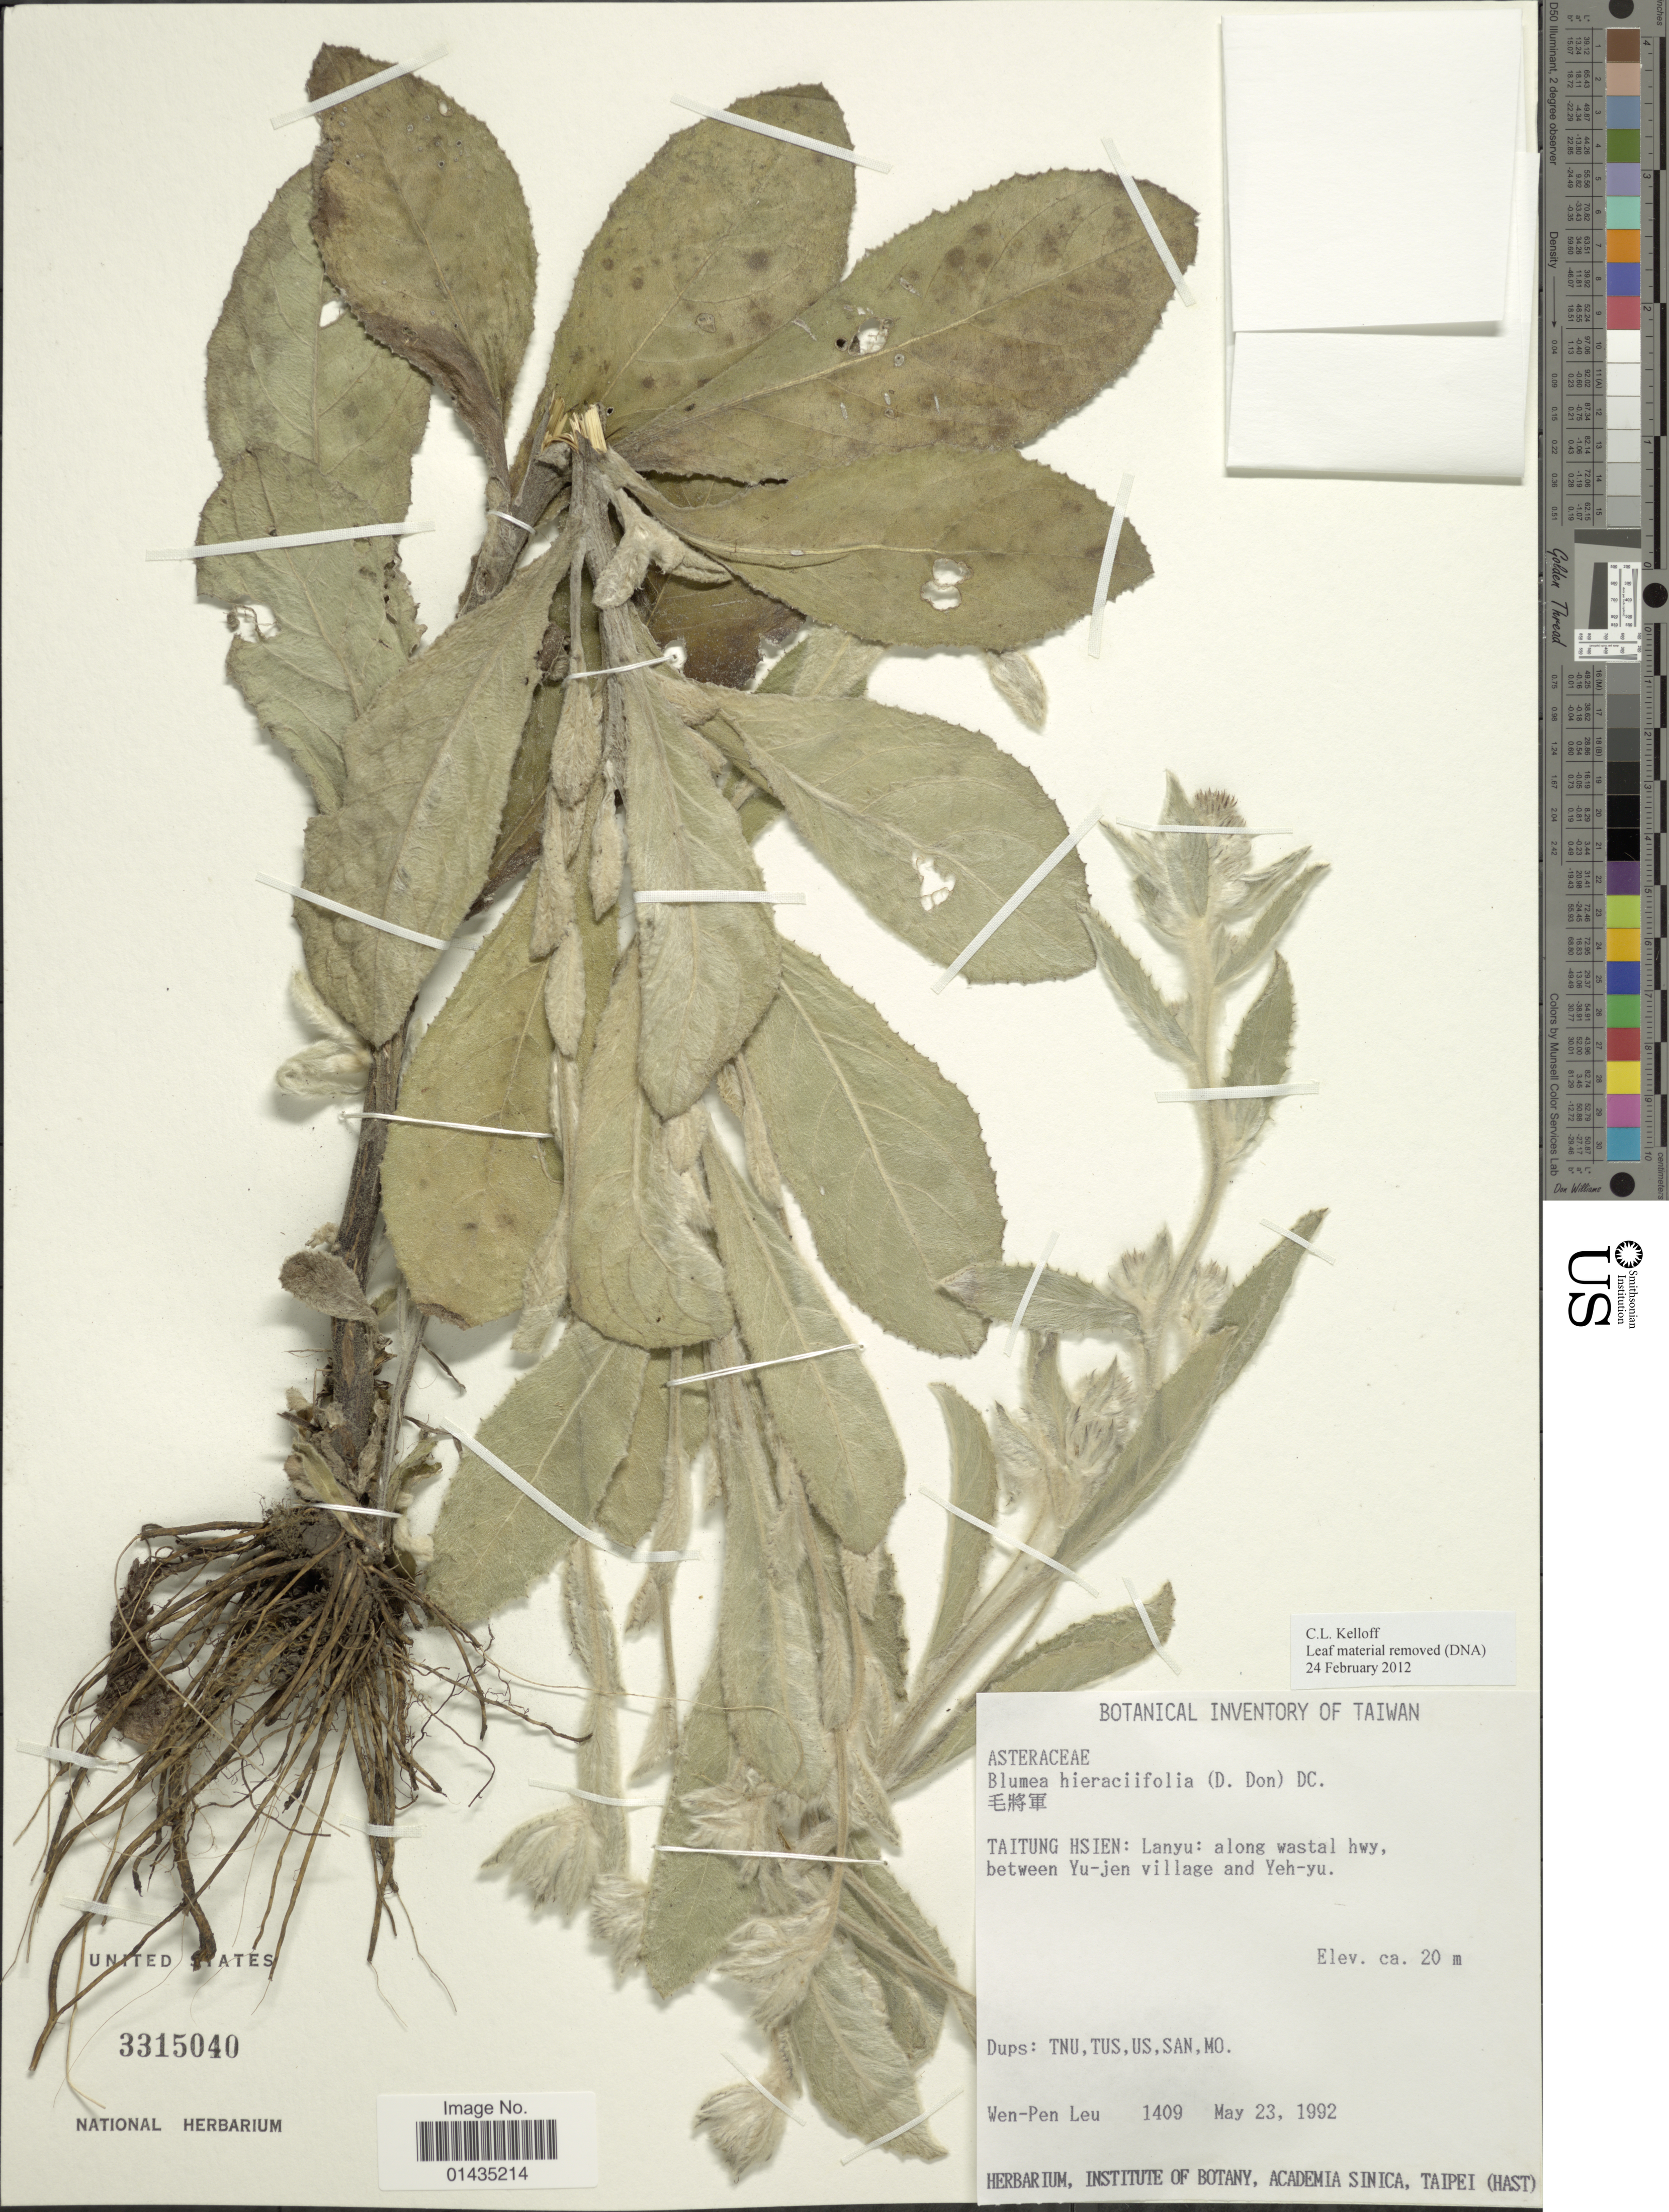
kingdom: Plantae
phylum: Tracheophyta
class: Magnoliopsida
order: Asterales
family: Asteraceae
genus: Blumea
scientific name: Blumea hieraciifolia var. hieraciifolia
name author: (Spreng.) DC.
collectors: W. Leu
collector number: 1409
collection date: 1992-05-23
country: Taiwan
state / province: Taitung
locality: Taitung Hsien, Lanyu, along wastal hwy, between Yu-jen village and Yeh-yu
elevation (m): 20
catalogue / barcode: US 3315040